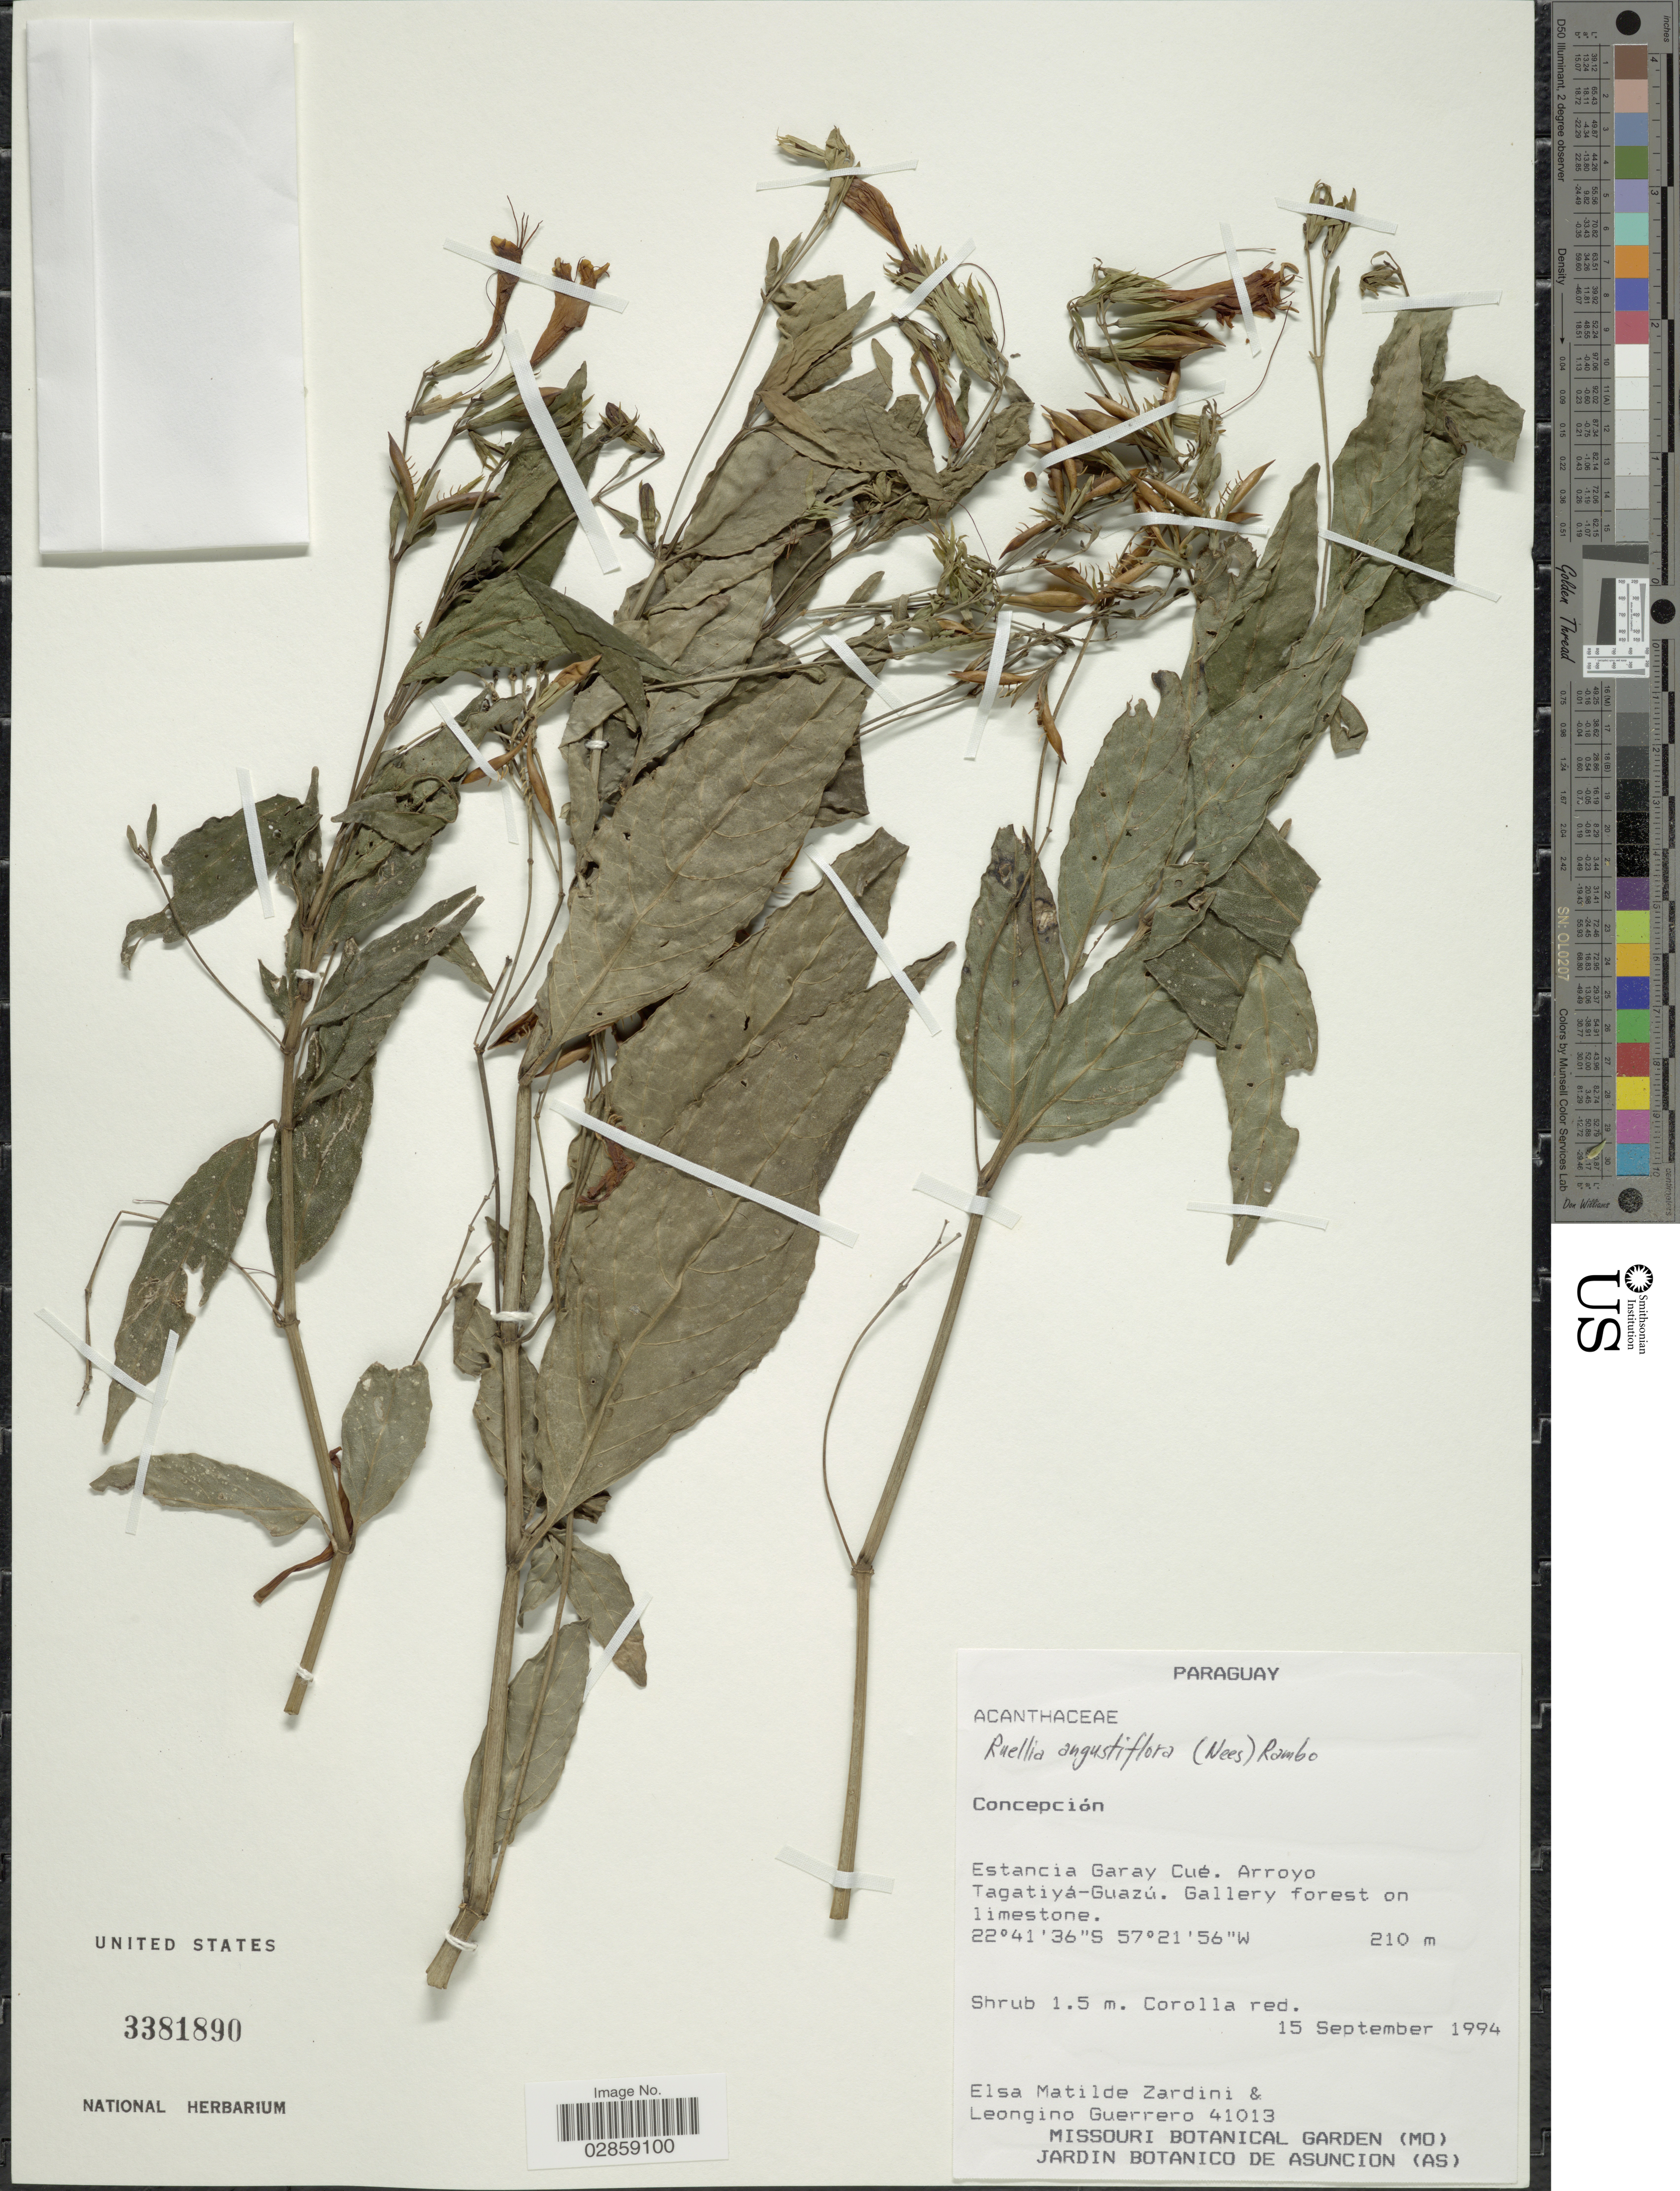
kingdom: Plantae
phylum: Tracheophyta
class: Magnoliopsida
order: Lamiales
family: Acanthaceae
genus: Ruellia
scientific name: Ruellia angustiflora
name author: (Nees) Lindau ex Rambo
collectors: E. M. Zardini & L. Guerrero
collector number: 41013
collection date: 1994-09-15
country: Paraguay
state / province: Concepcion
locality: Estancia Garay Cué. Arroyo Tagatiyá-Guazú.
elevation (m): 210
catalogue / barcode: US 3381890